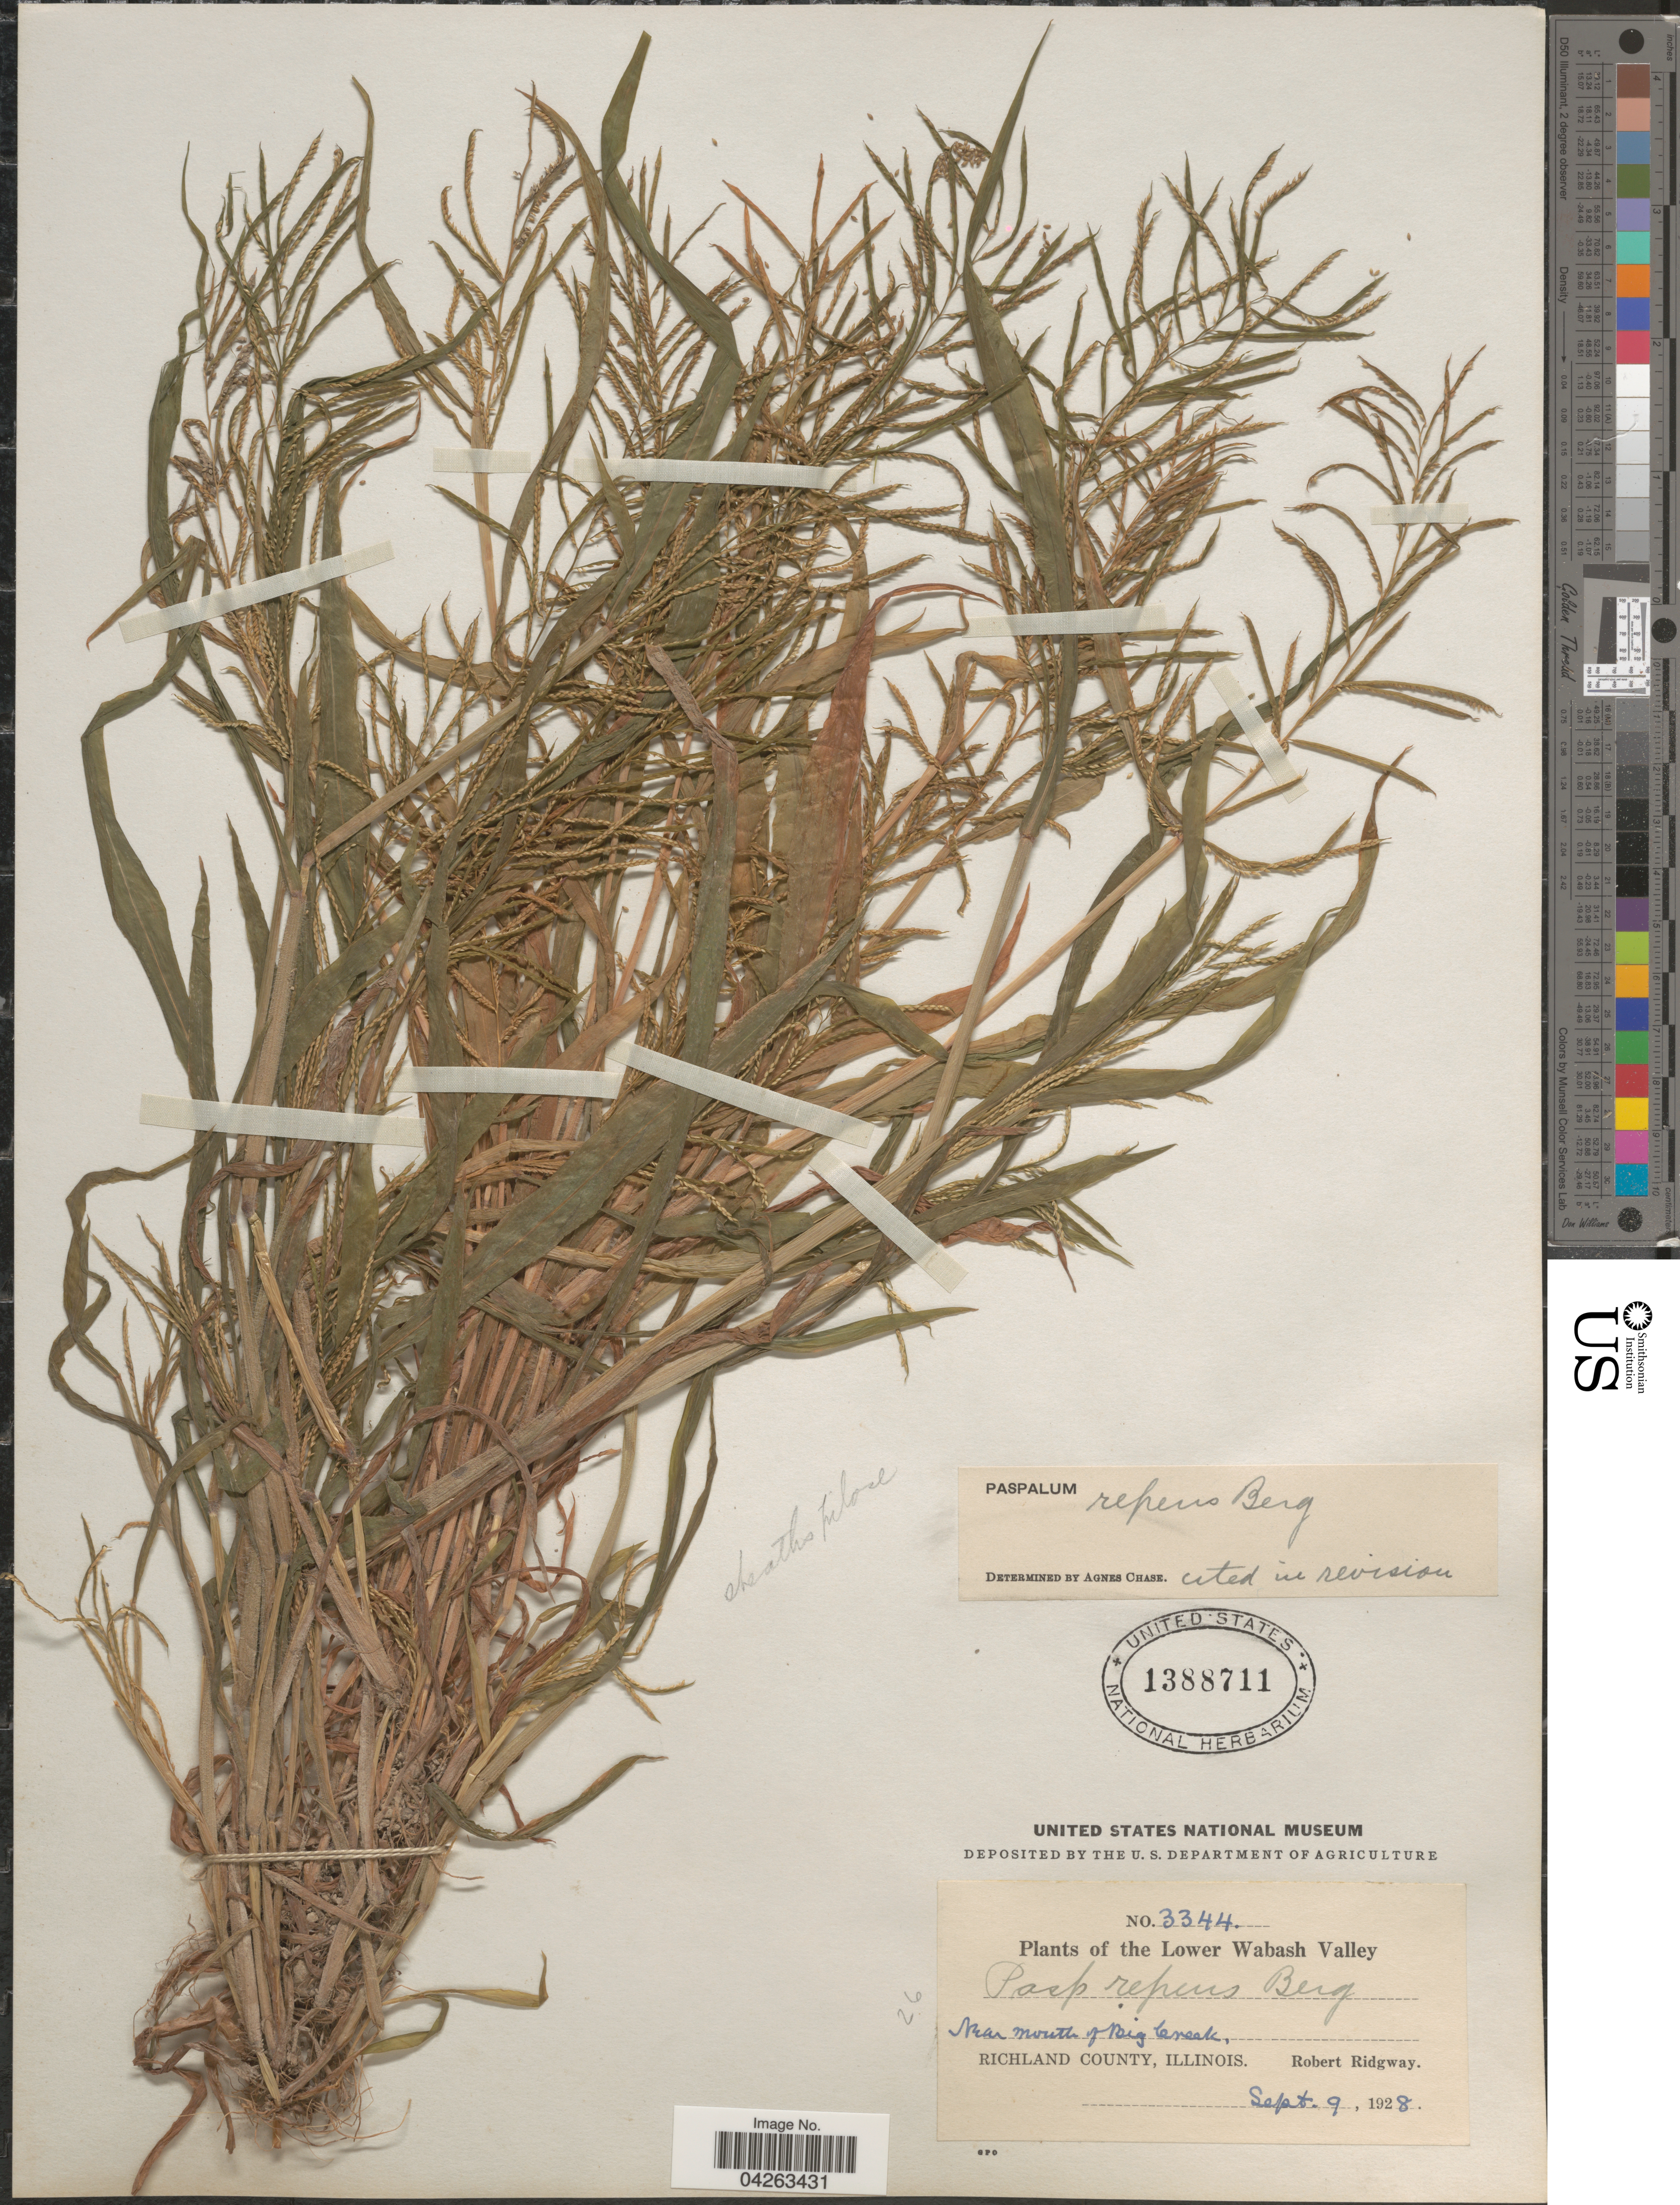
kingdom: Plantae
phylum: Tracheophyta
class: Liliopsida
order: Poales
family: Poaceae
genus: Paspalum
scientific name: Paspalum repens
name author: P.J. Bergius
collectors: R. Ridgway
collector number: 3344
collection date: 1928-09-09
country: United States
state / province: Illinois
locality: The Lower Wabash Valley. Near mouth of Big Creek, Richland County.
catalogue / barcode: US 1388711